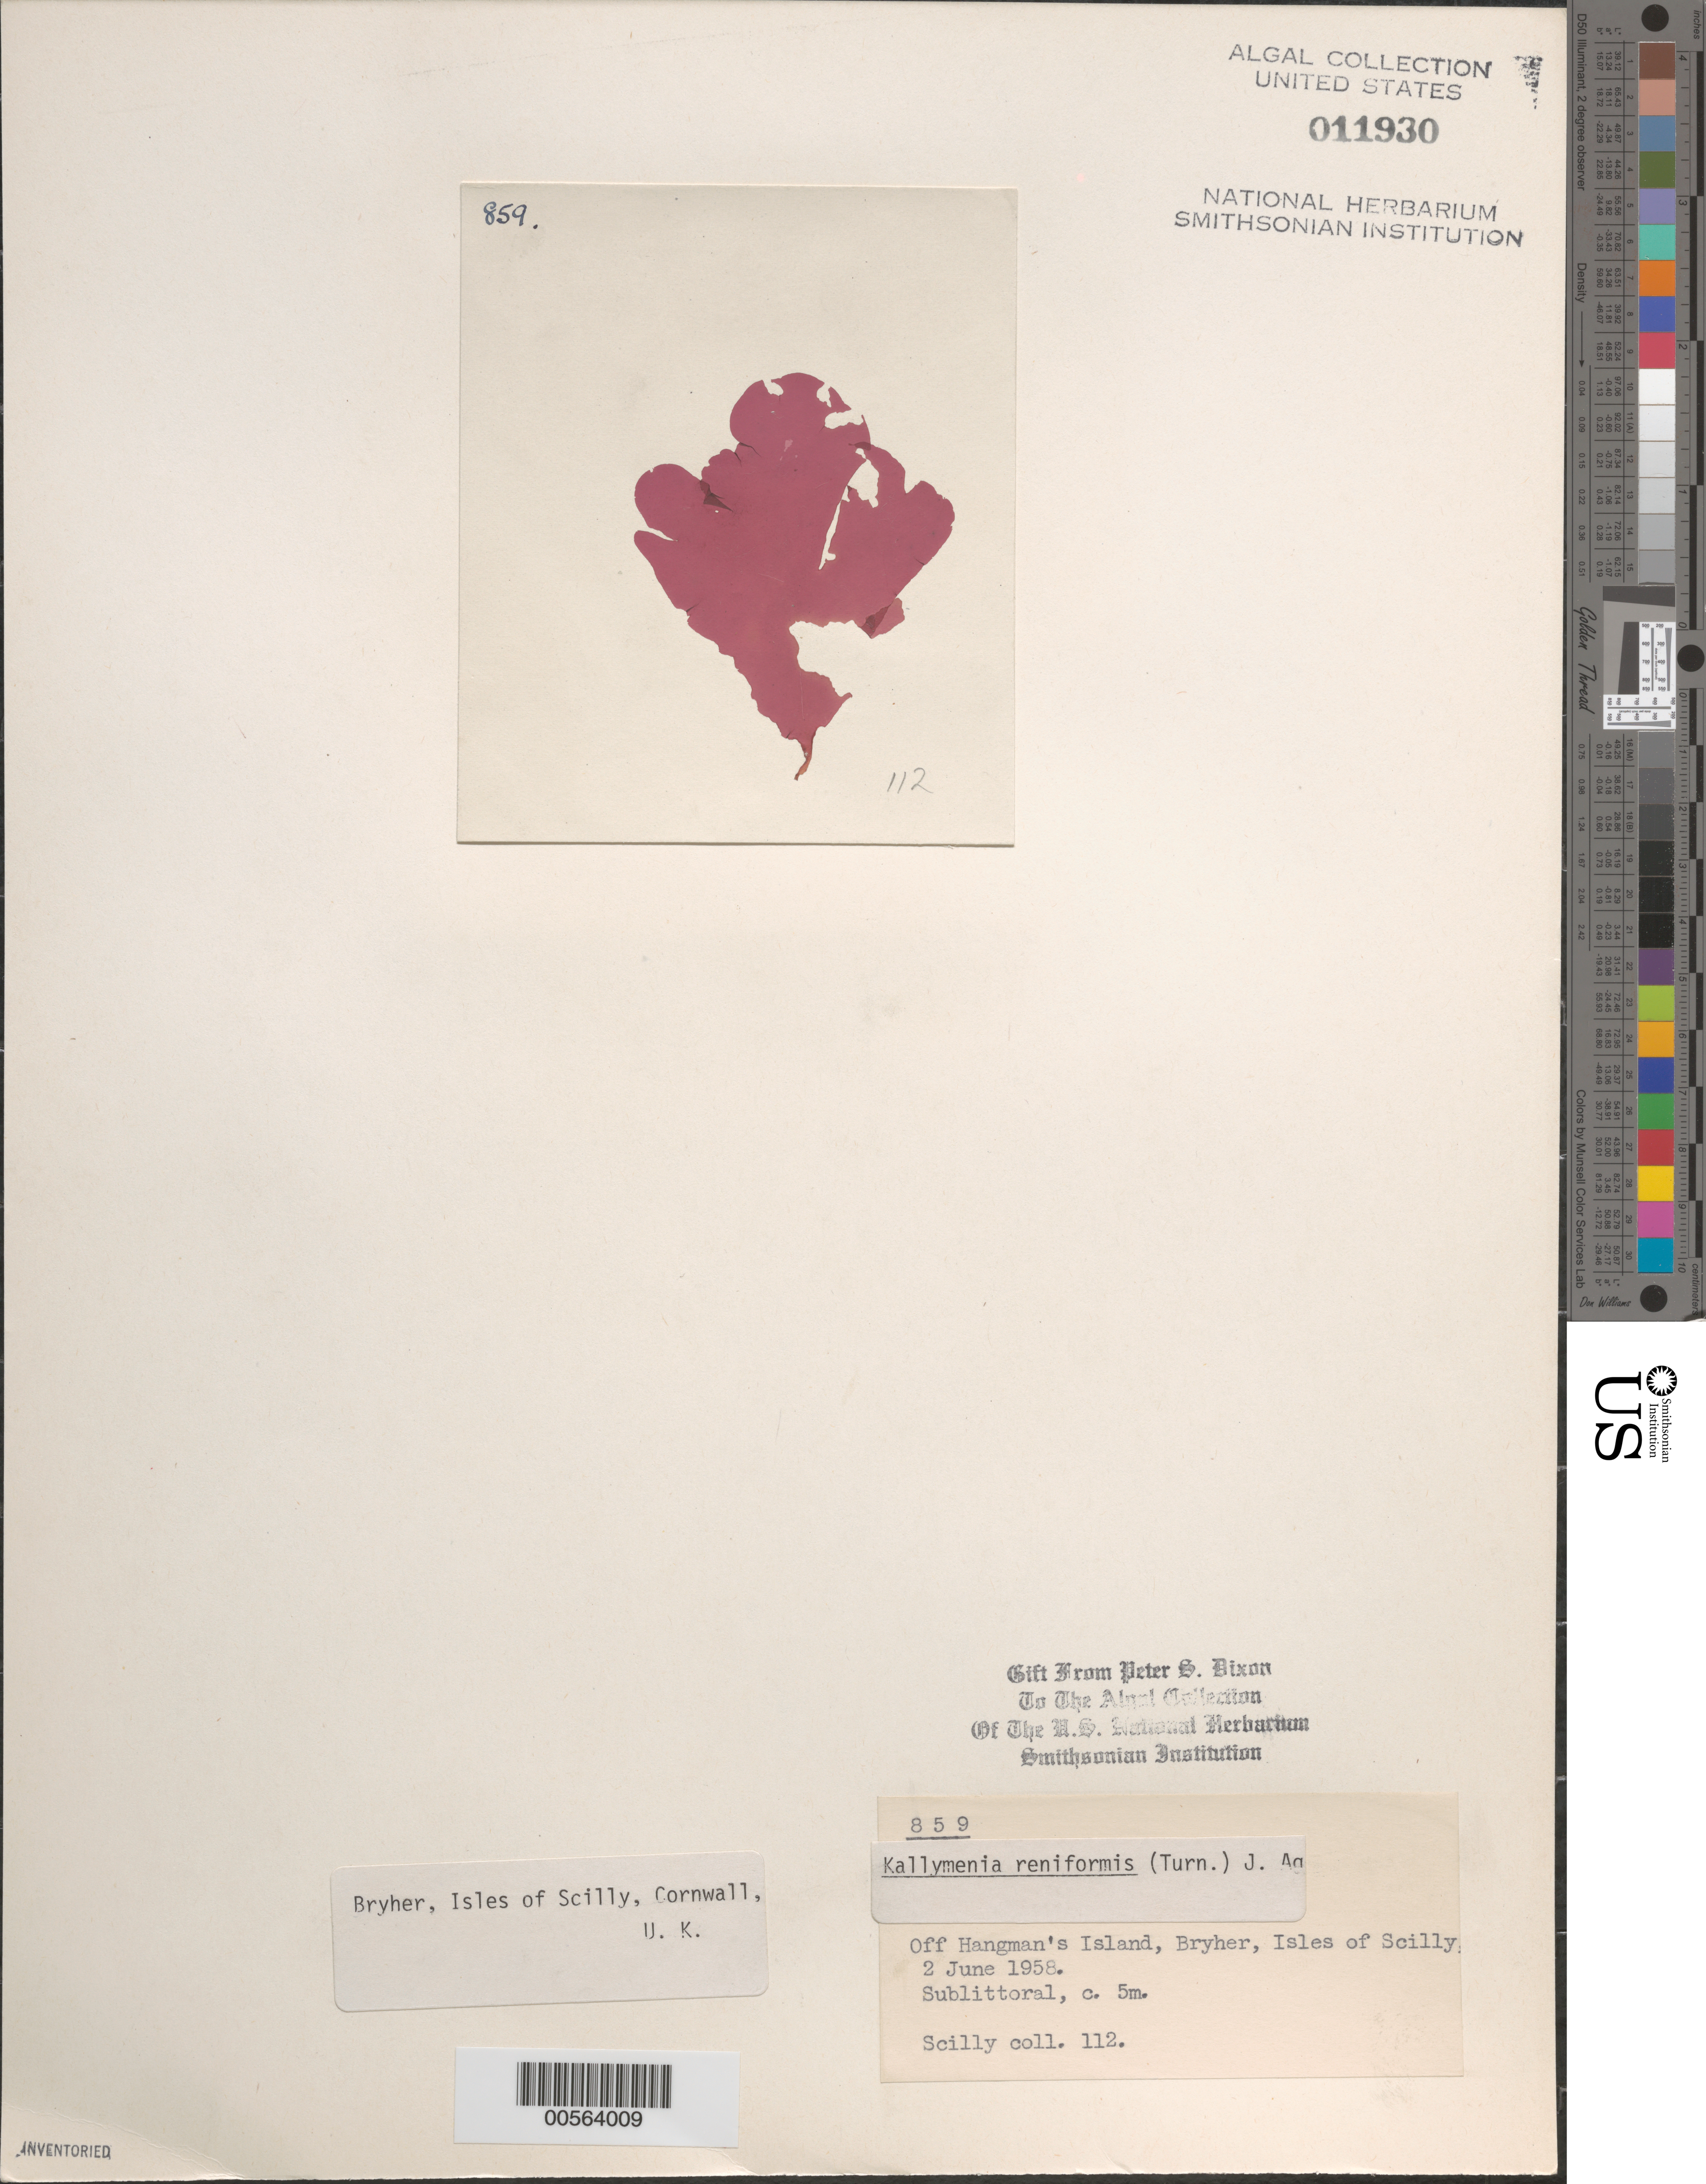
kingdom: Plantae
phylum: Rhodophyta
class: Florideophyceae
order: Gigartinales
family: Kallymeniaceae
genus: Kallymenia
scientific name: Kallymenia reniformis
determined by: Dixon, P. S.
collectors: P. S. Dixon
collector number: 112 & PSD 859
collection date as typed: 02 Jun 1958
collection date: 1958-06-02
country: United Kingdom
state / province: England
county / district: Council of the Isles of Scilly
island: Bryher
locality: Off Hangman's Island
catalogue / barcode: US 11930